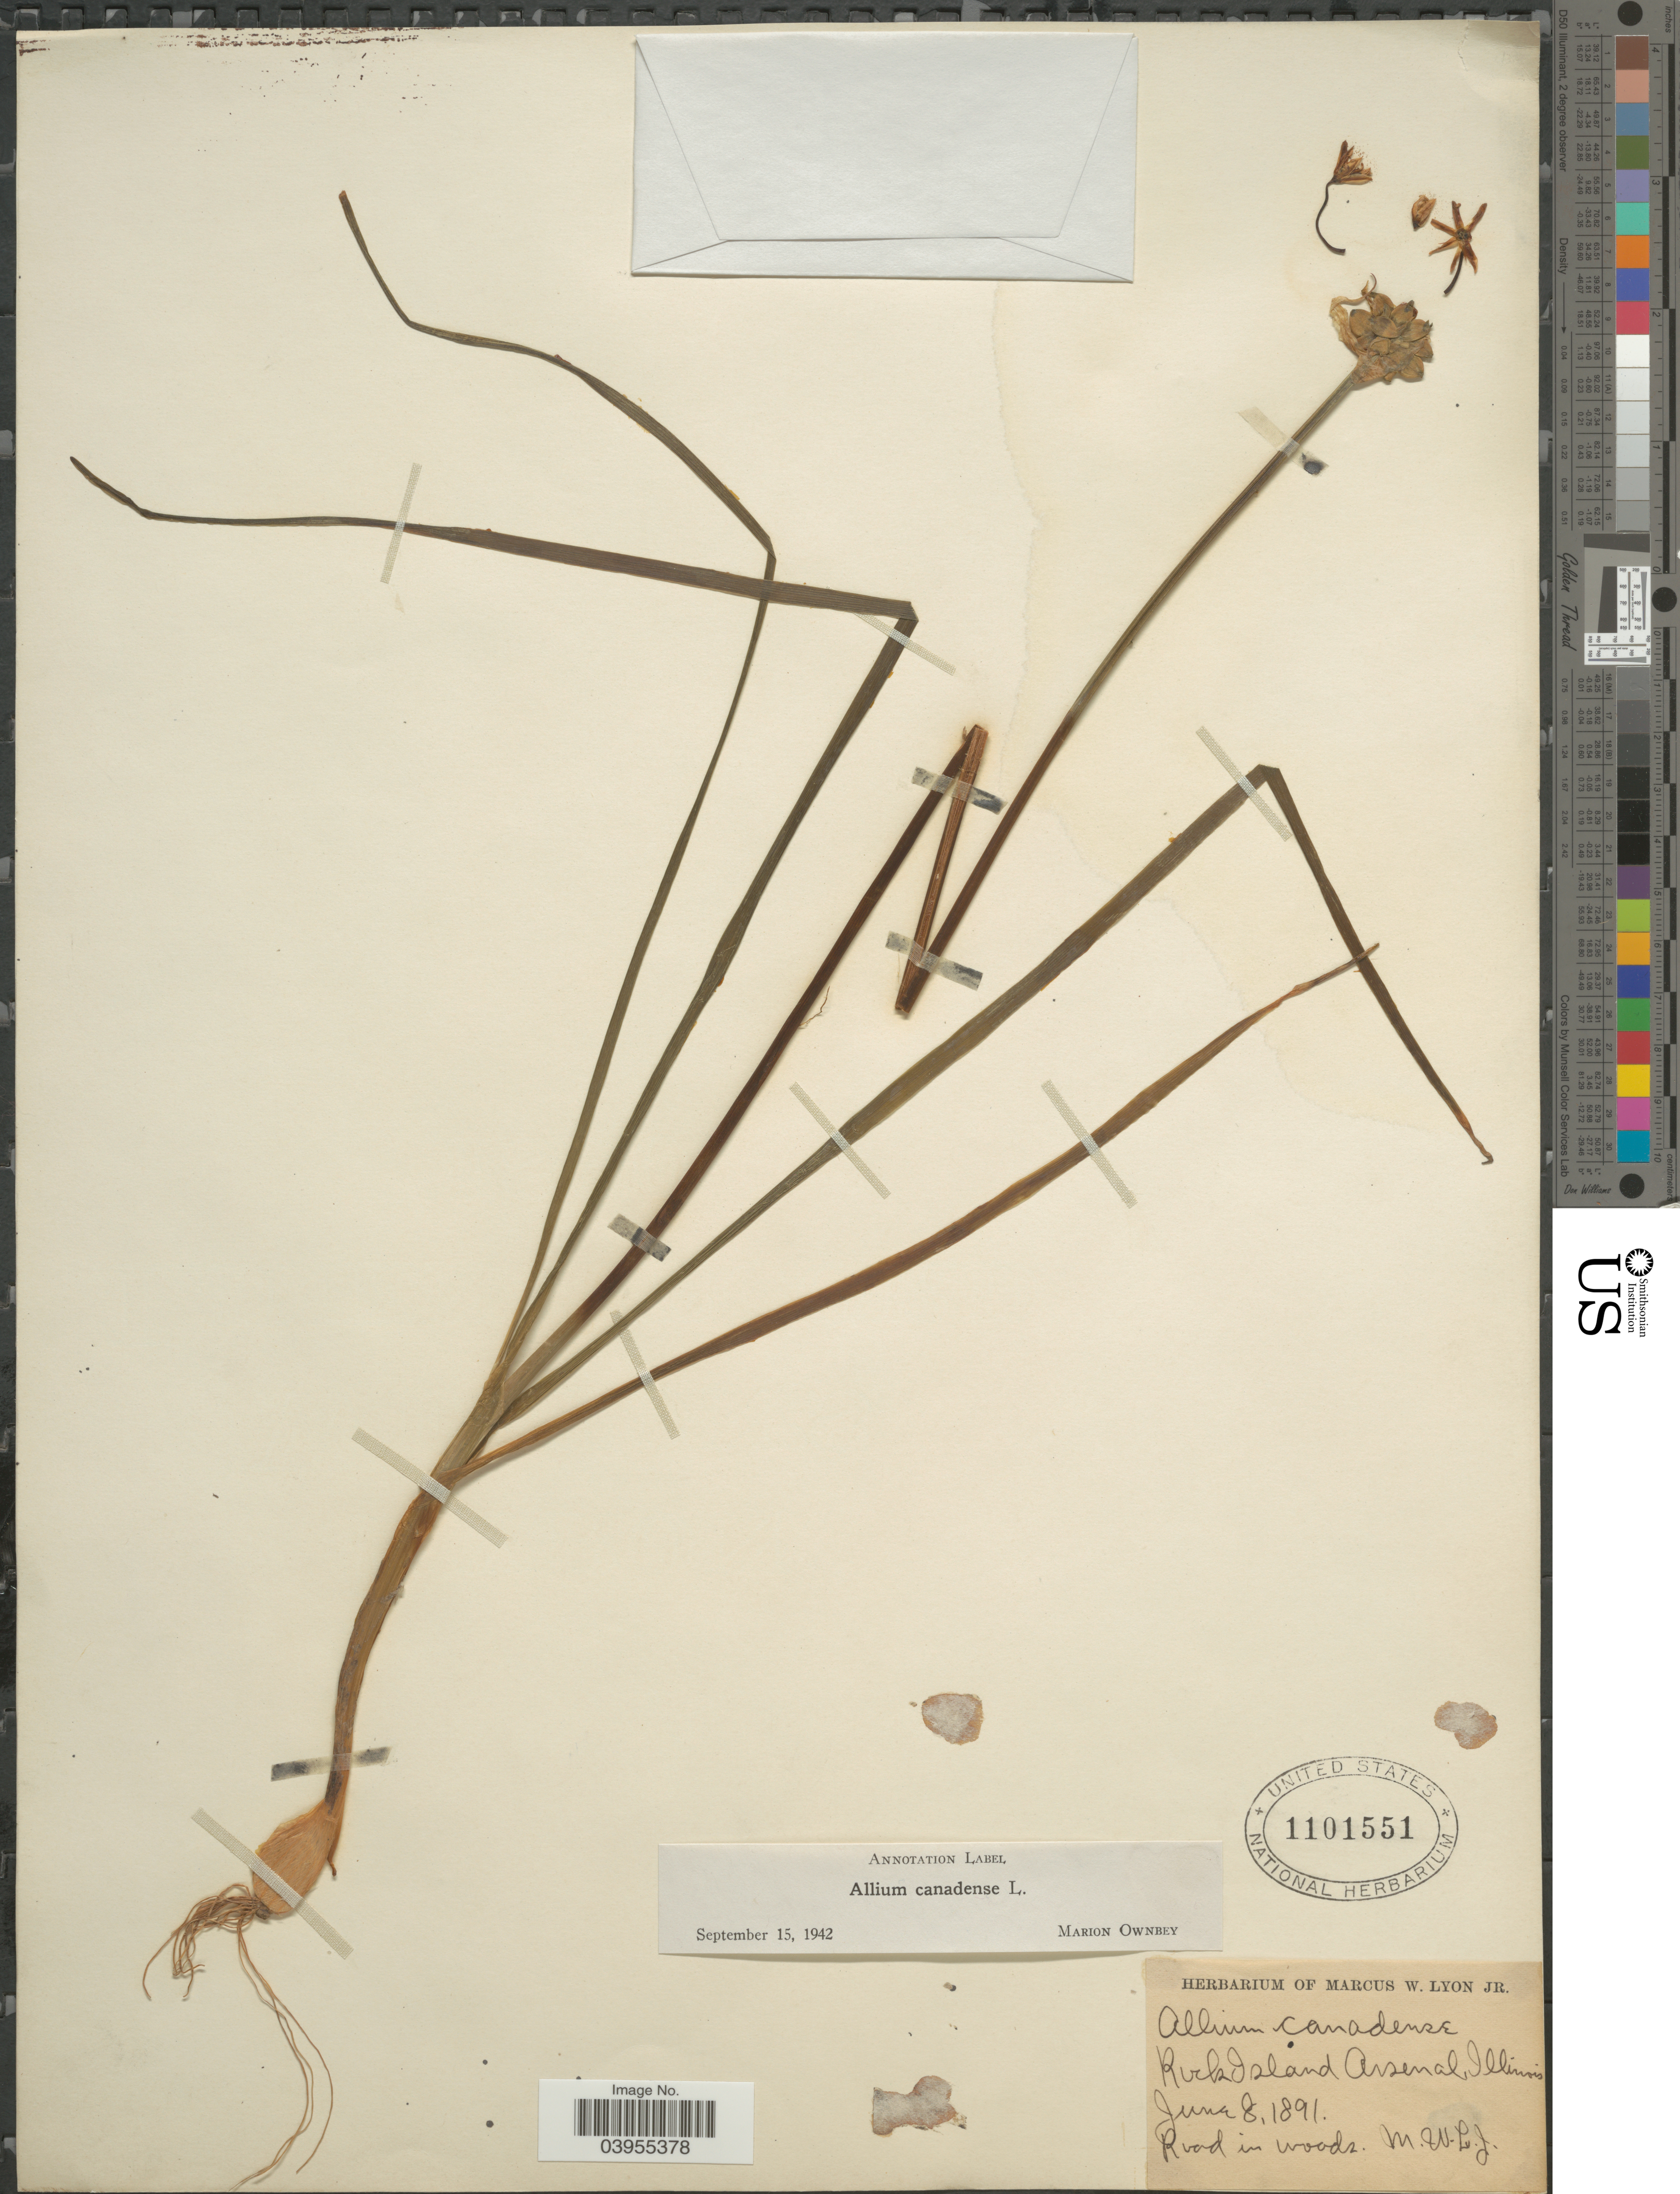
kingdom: Plantae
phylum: Tracheophyta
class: Liliopsida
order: Asparagales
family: Amaryllidaceae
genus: Allium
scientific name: Allium canadense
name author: L.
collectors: M. W. Lyon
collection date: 1891-06-08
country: United States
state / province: Illinois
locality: Rock Island, Arsenal.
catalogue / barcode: US 1101551